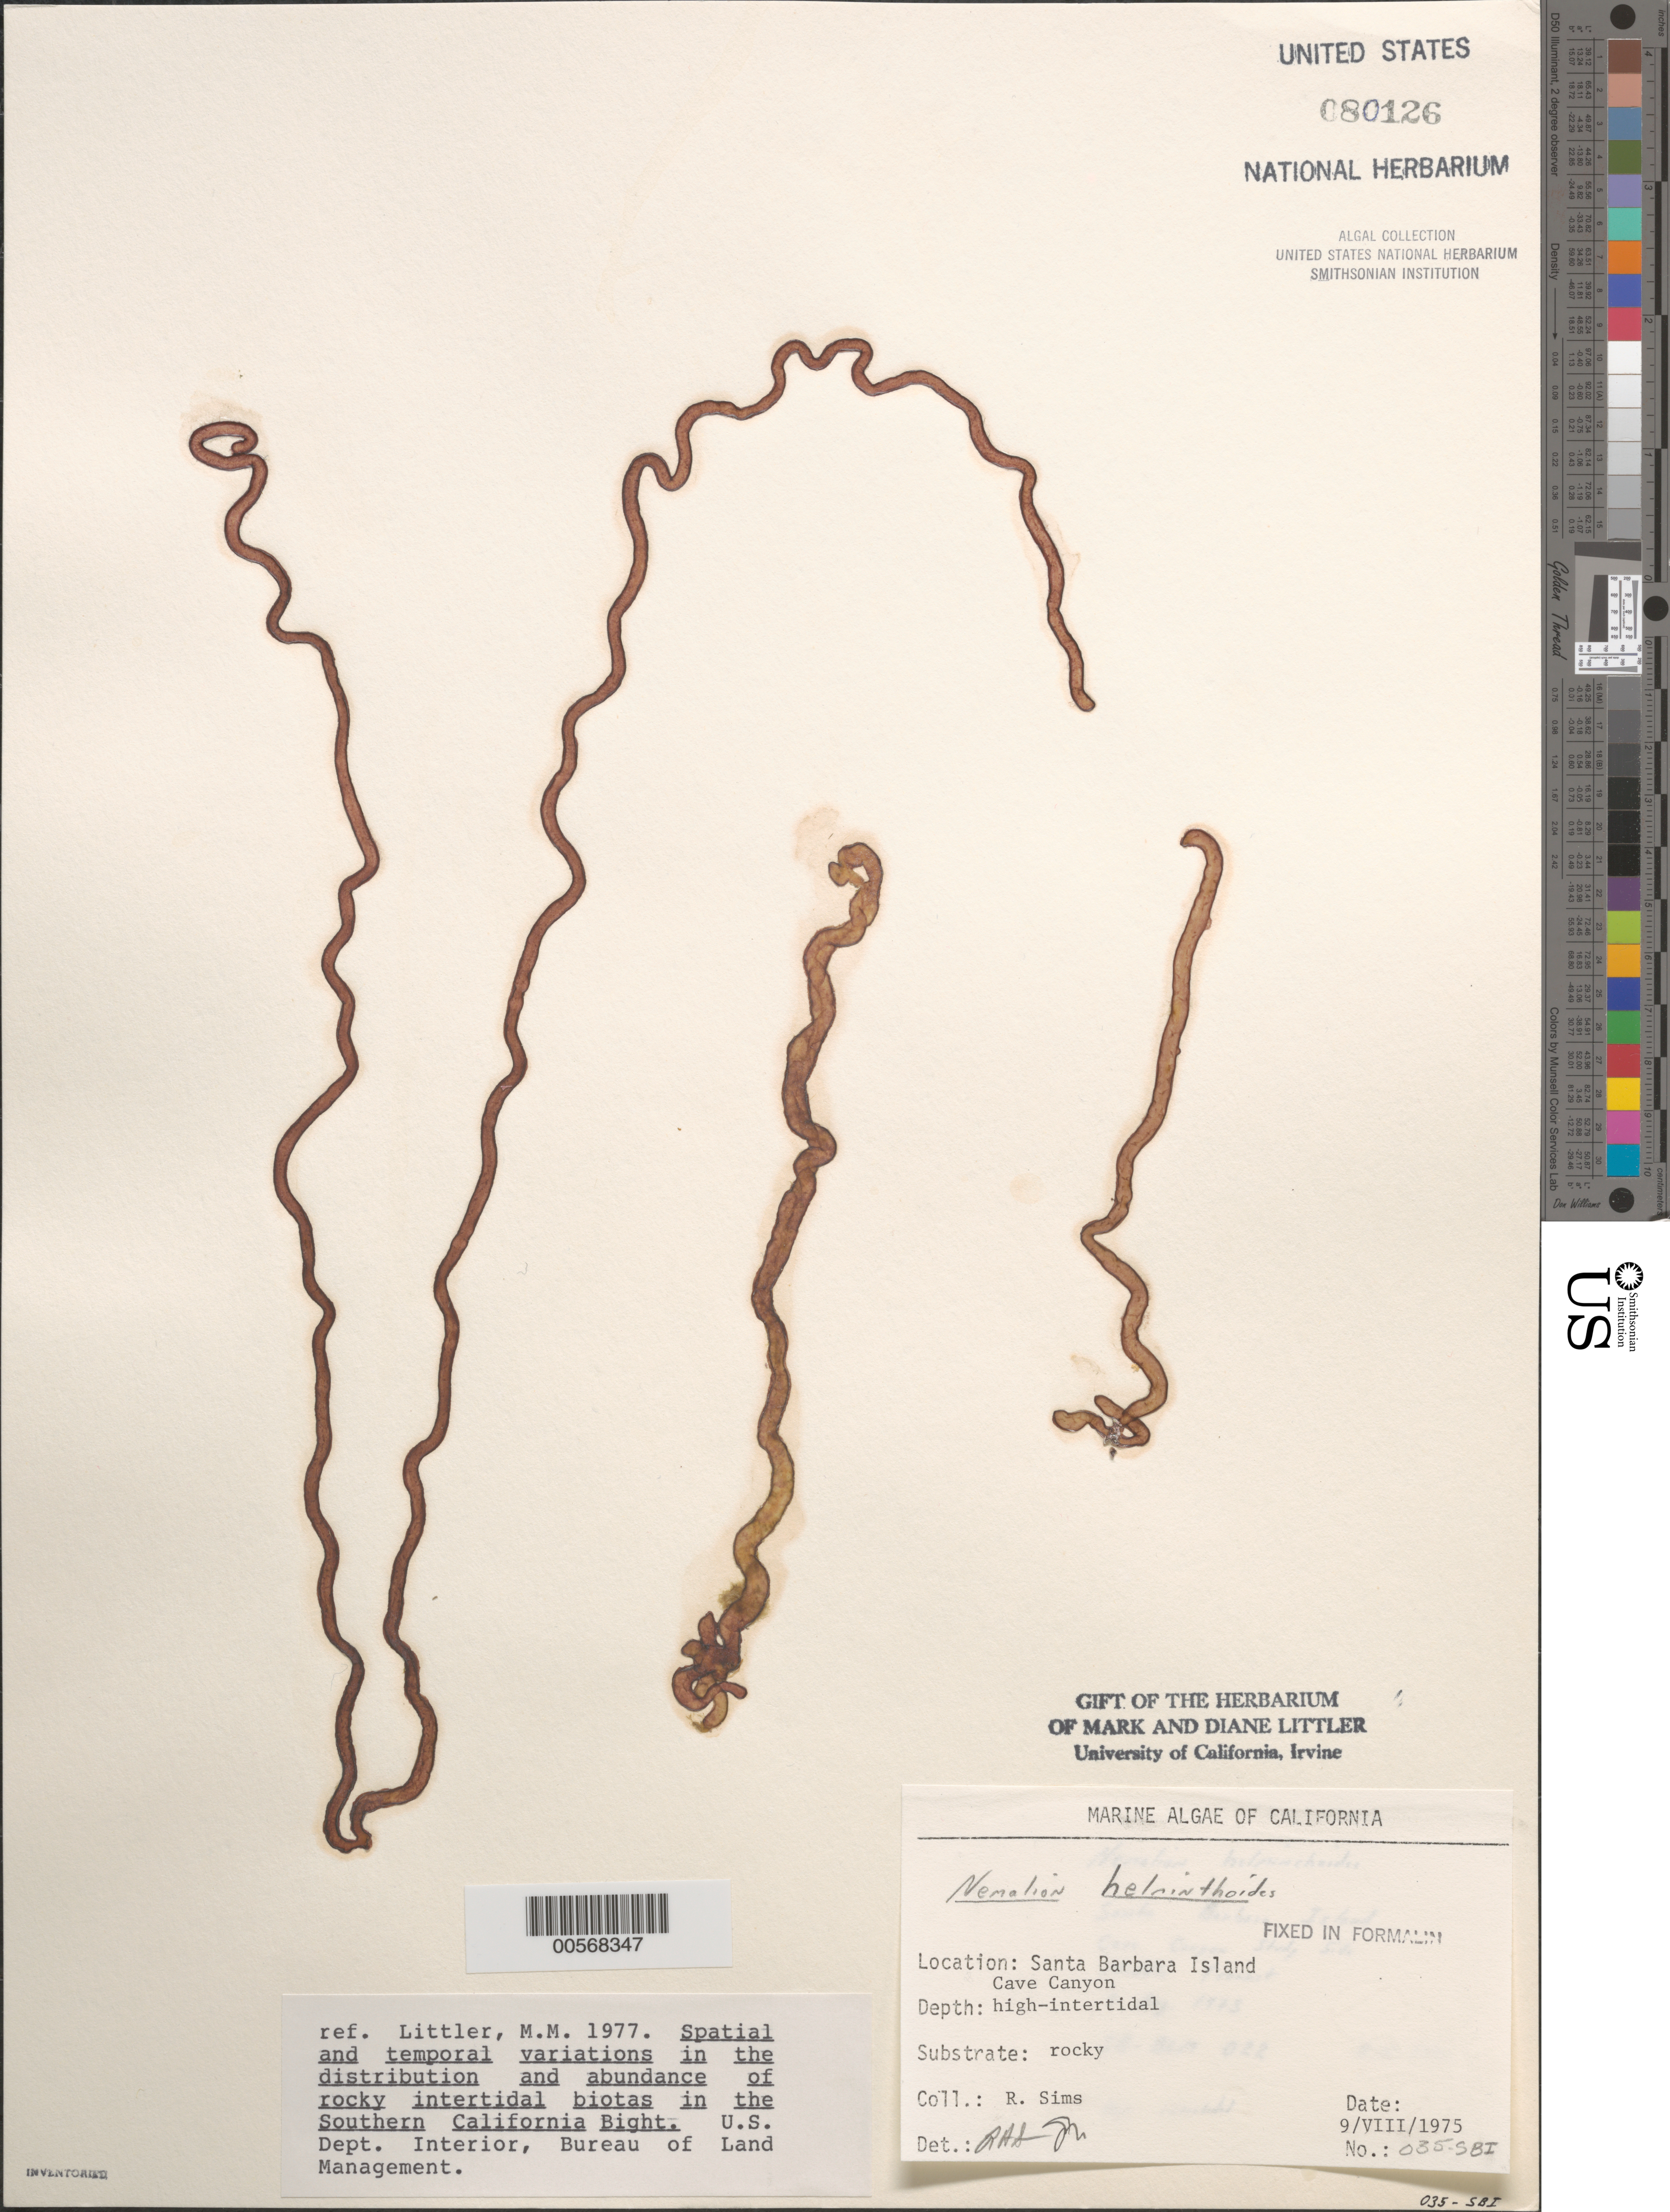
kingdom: Plantae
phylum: Rhodophyta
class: Florideophyceae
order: Nemaliales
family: Nemaliaceae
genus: Nemalion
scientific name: Nemalion multifidum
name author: (Lyngb.) Chauvin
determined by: Algae name updating Project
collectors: R. H. Sims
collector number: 035-sbi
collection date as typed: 09 Aug 1975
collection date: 1975-08-09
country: United States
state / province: California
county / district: Santa Barbara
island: Santa Barbara Island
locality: Cave Canyon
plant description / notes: BLM-SOCALBIGHT Rocky Intertidal Survey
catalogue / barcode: US 80126